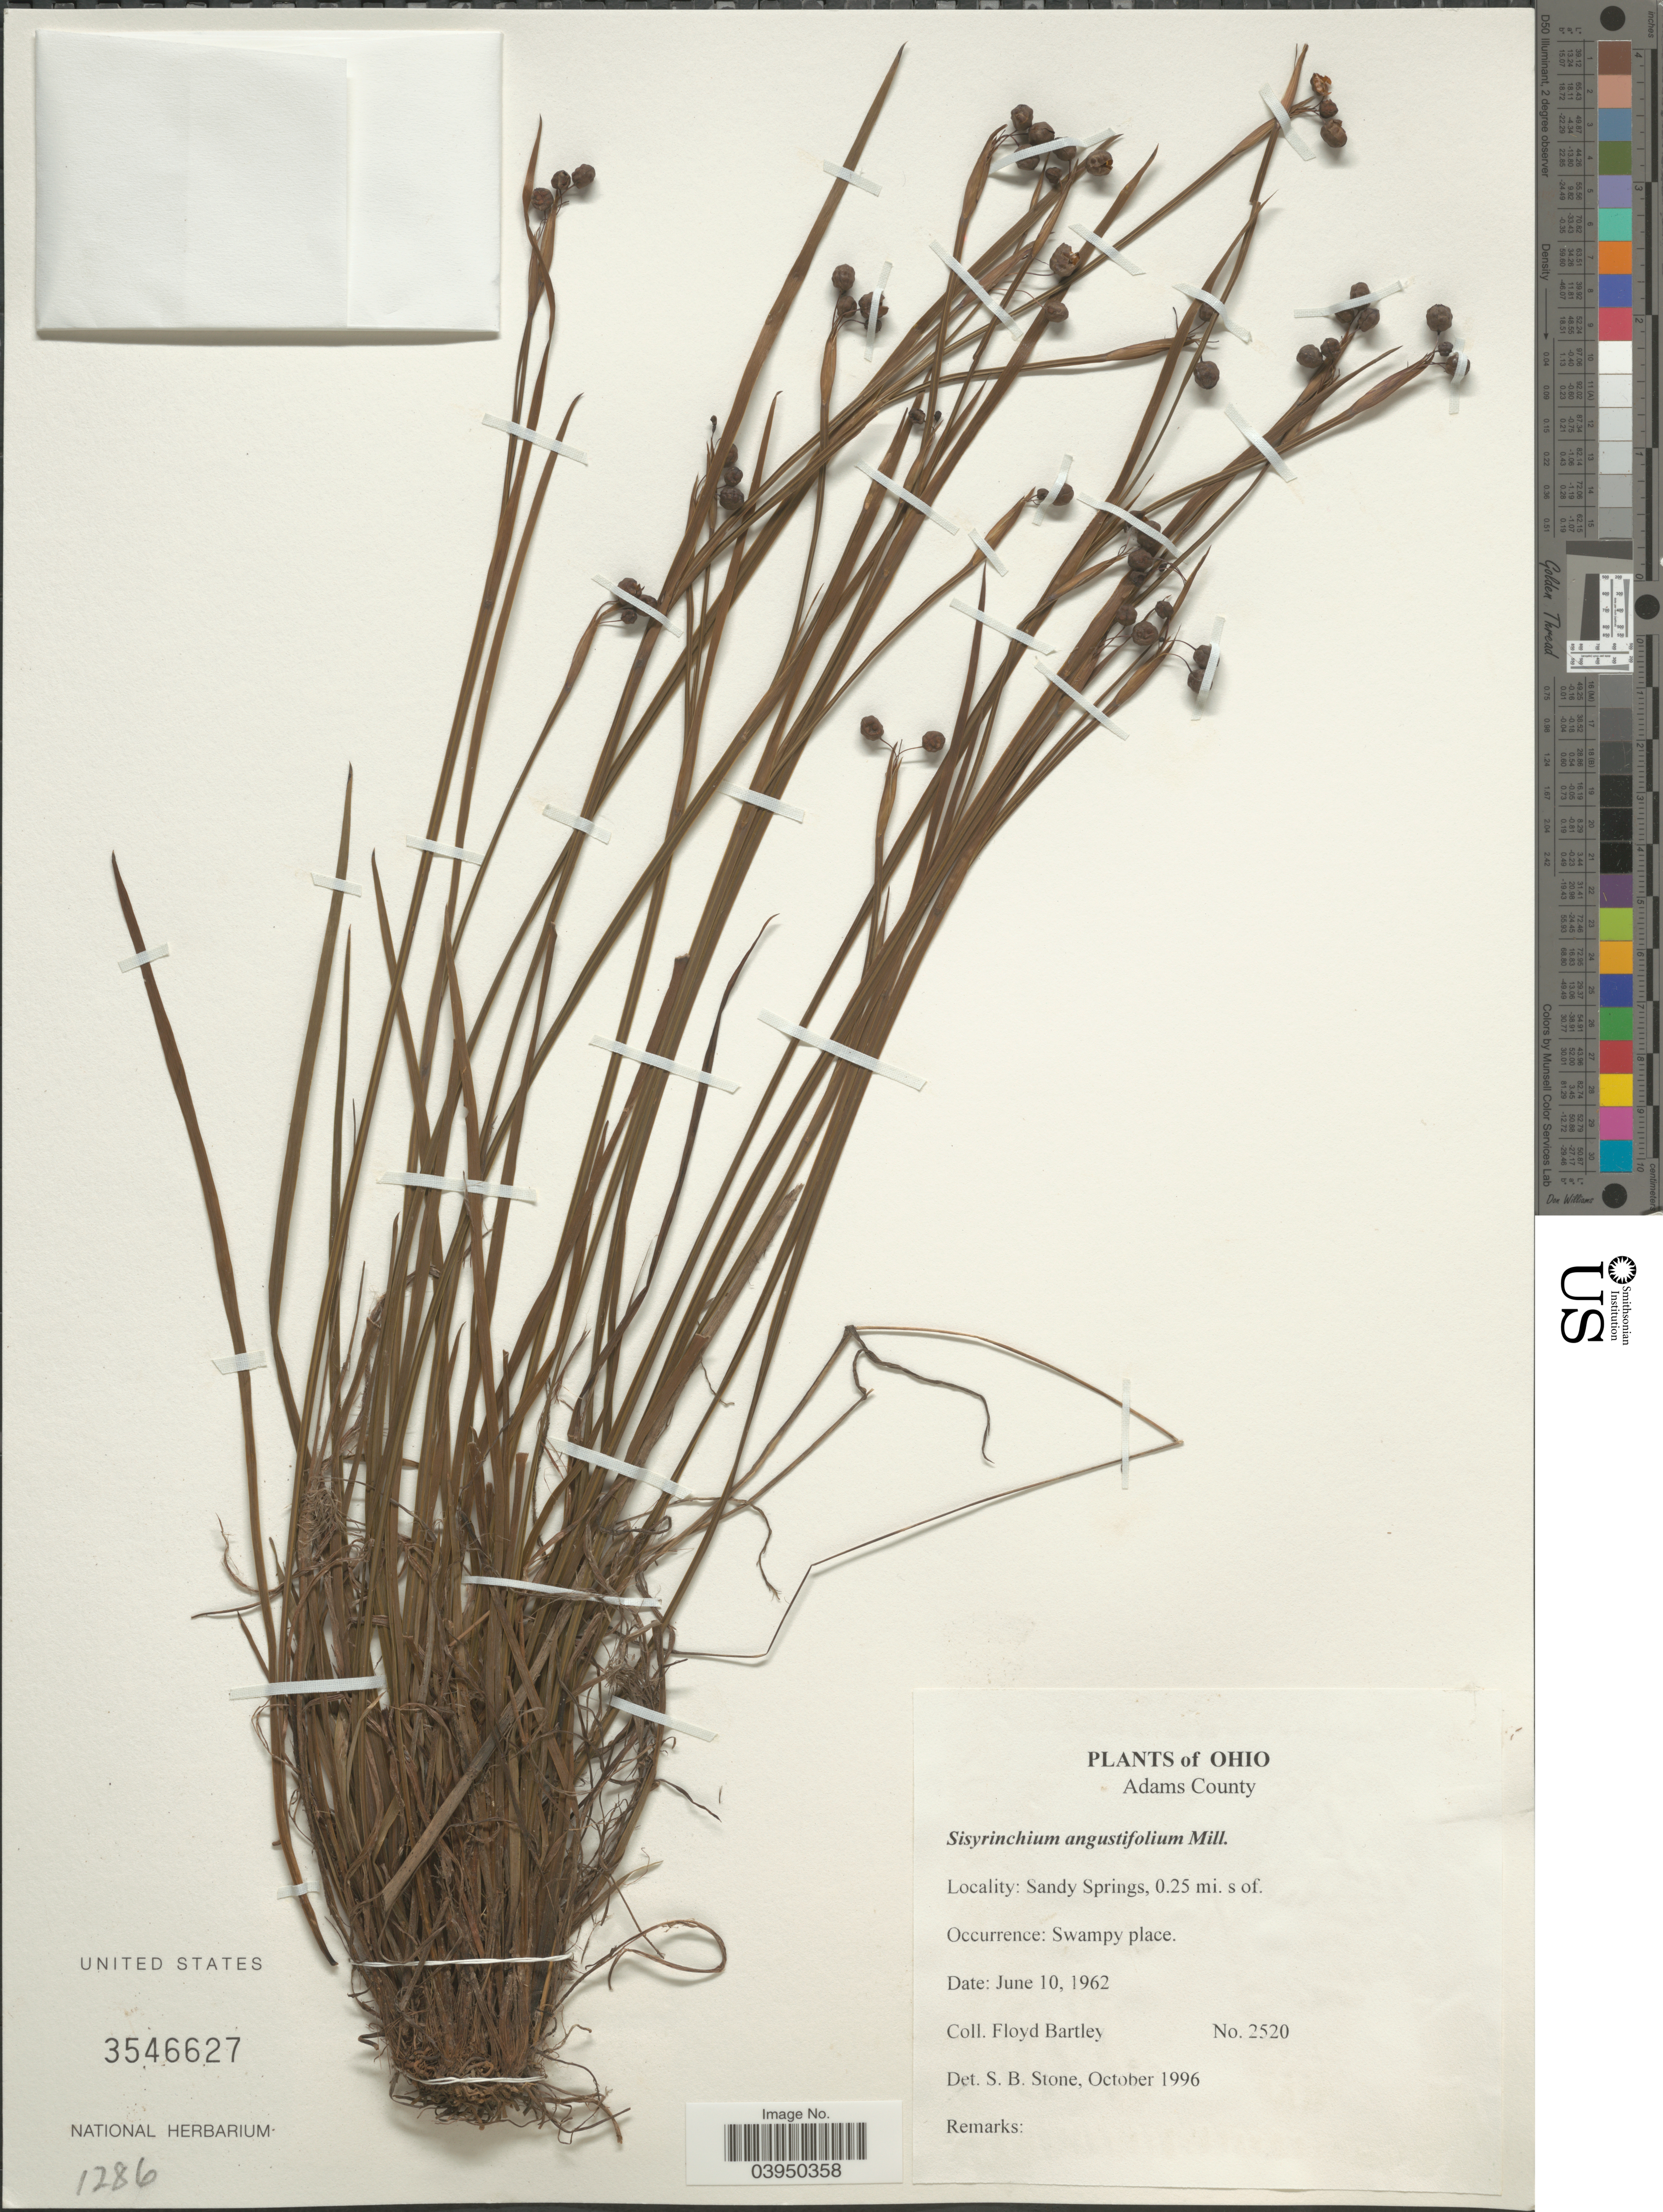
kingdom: Plantae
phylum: Tracheophyta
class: Liliopsida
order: Asparagales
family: Iridaceae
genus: Sisyrinchium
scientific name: Sisyrinchium angustifolium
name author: Mill.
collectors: F. Bartley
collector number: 2520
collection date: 1962-06-10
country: United States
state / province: Ohio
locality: Adams County. Sandy Springs, 0.25 mi. s of.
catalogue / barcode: US 3546627